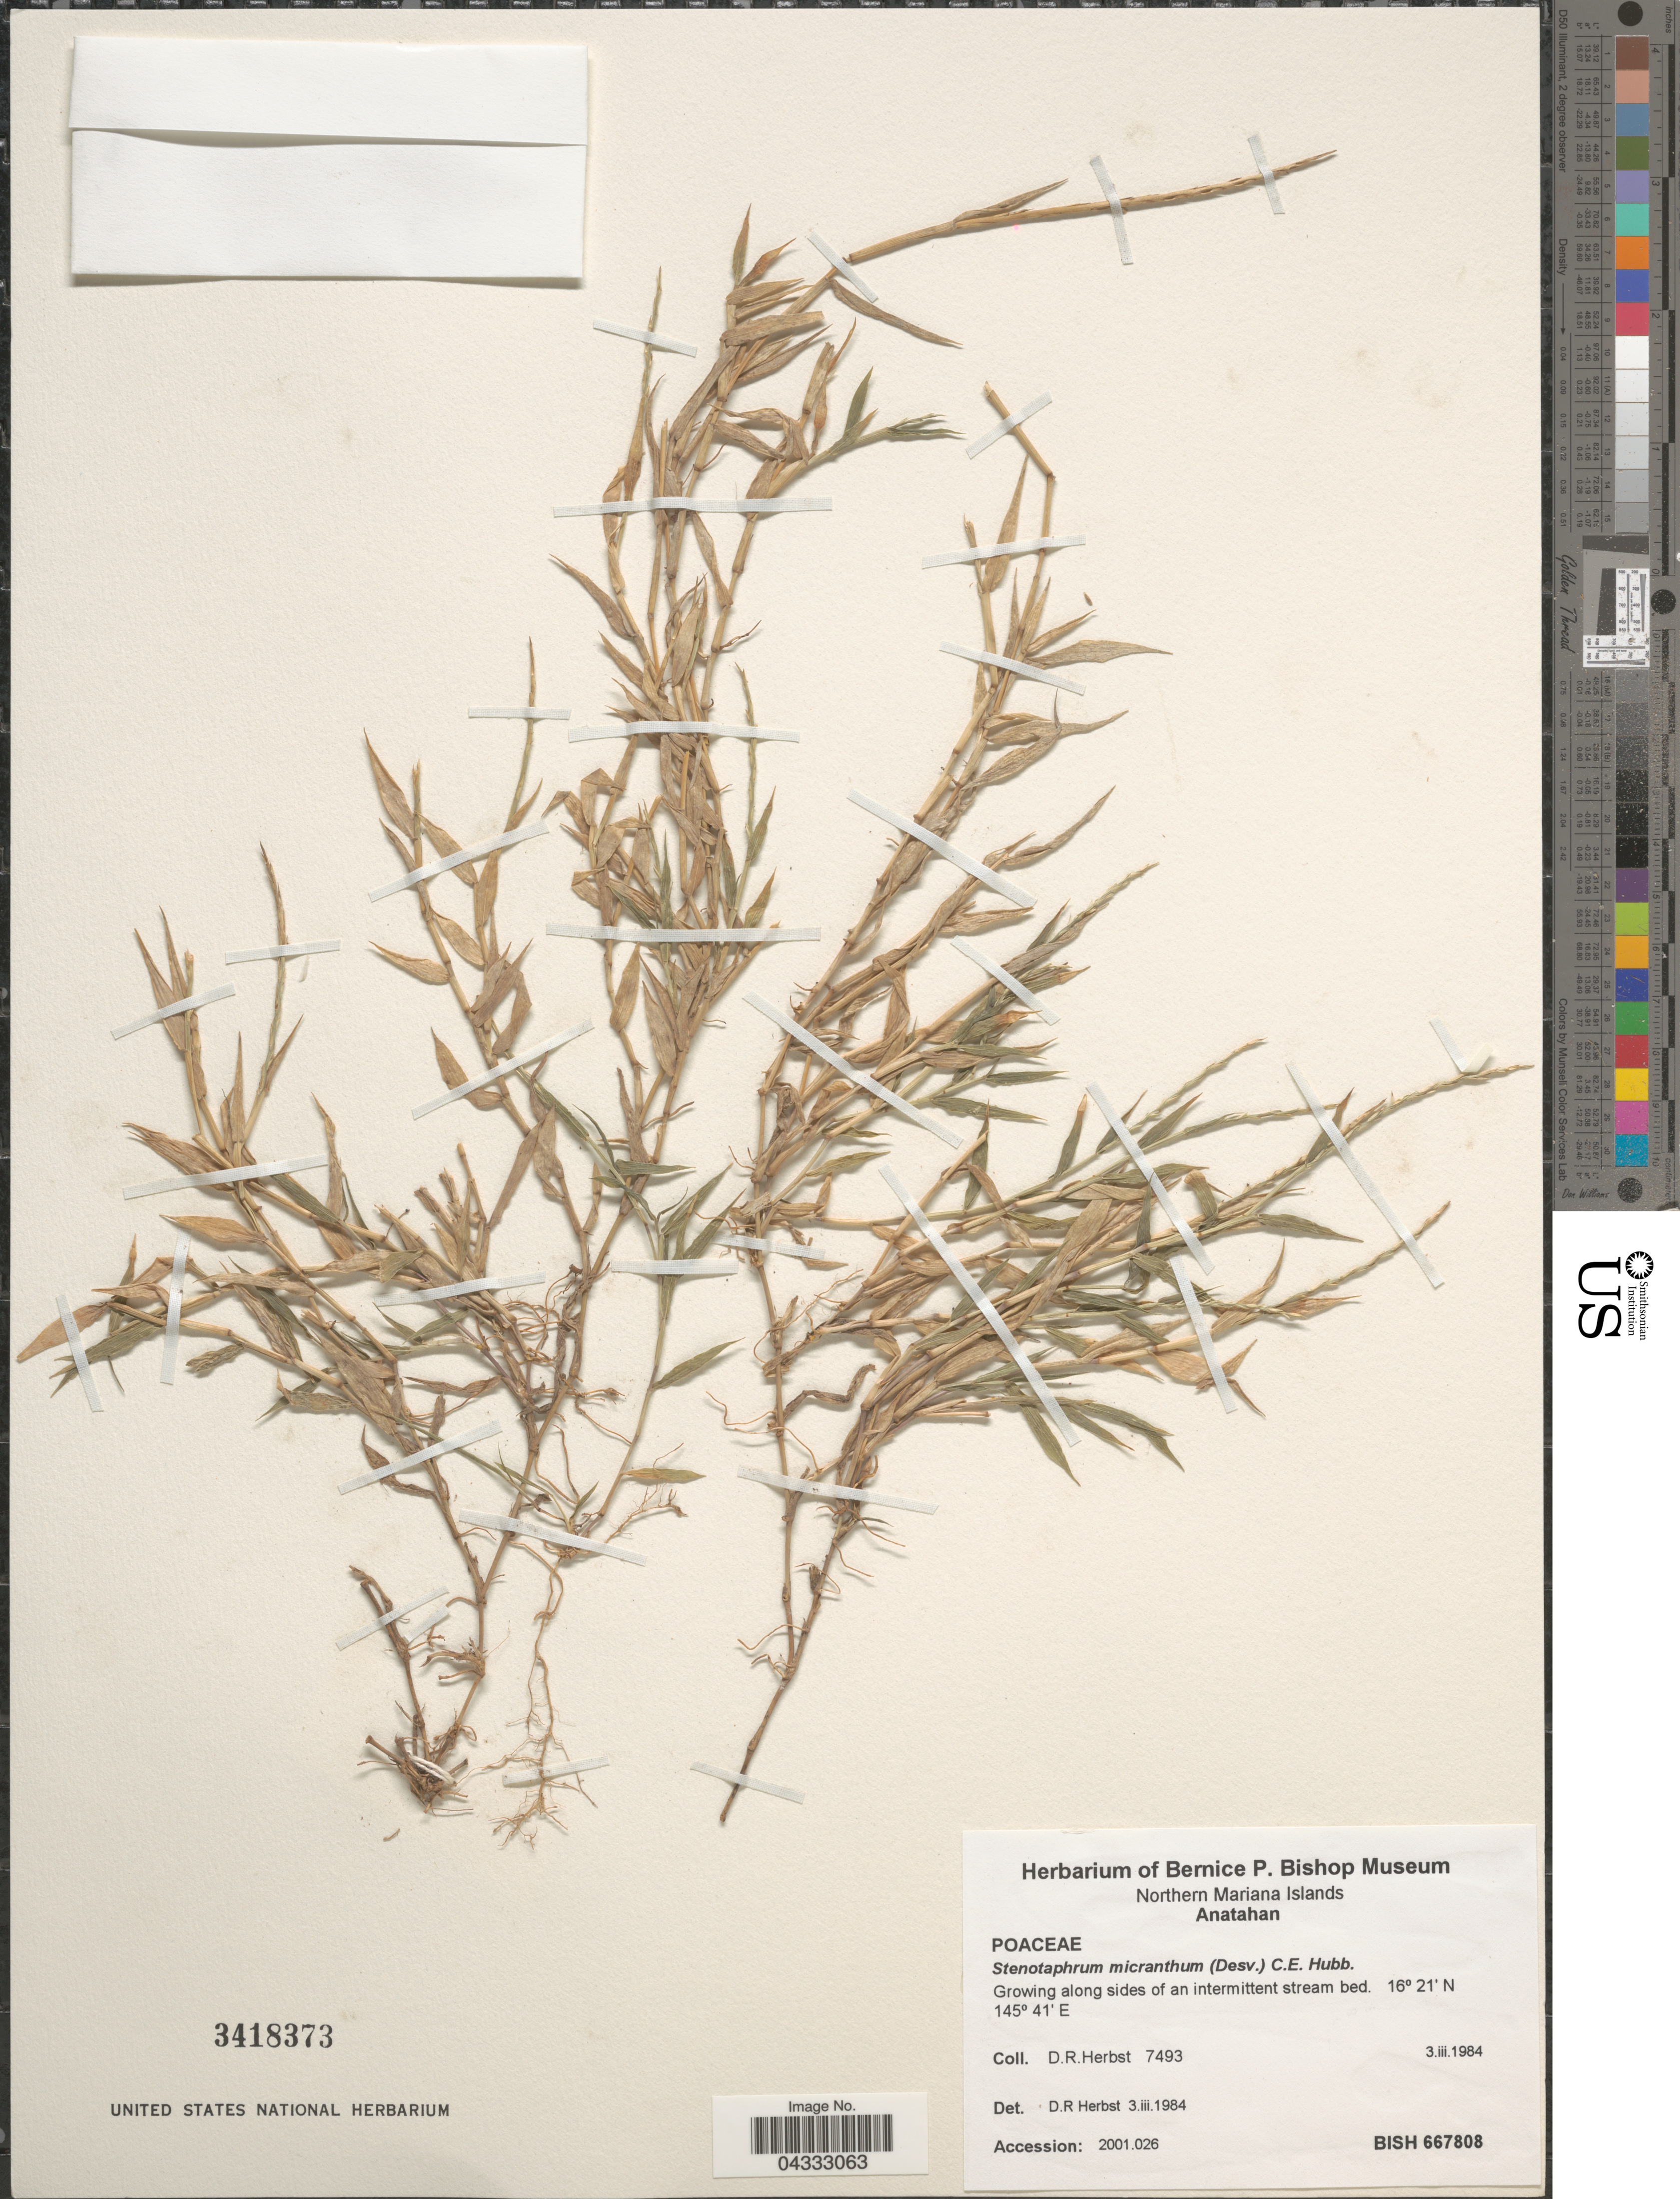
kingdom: Plantae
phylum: Tracheophyta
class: Liliopsida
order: Poales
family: Poaceae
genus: Stenotaphrum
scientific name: Stenotaphrum micranthum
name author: (Desv.) C.E. Hubb.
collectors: D. R. Herbst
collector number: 7493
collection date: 1984-03-03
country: Northern Mariana Islands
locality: Anatahan. Growing along sides of an intermittent stream bed.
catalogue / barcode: US 3418737